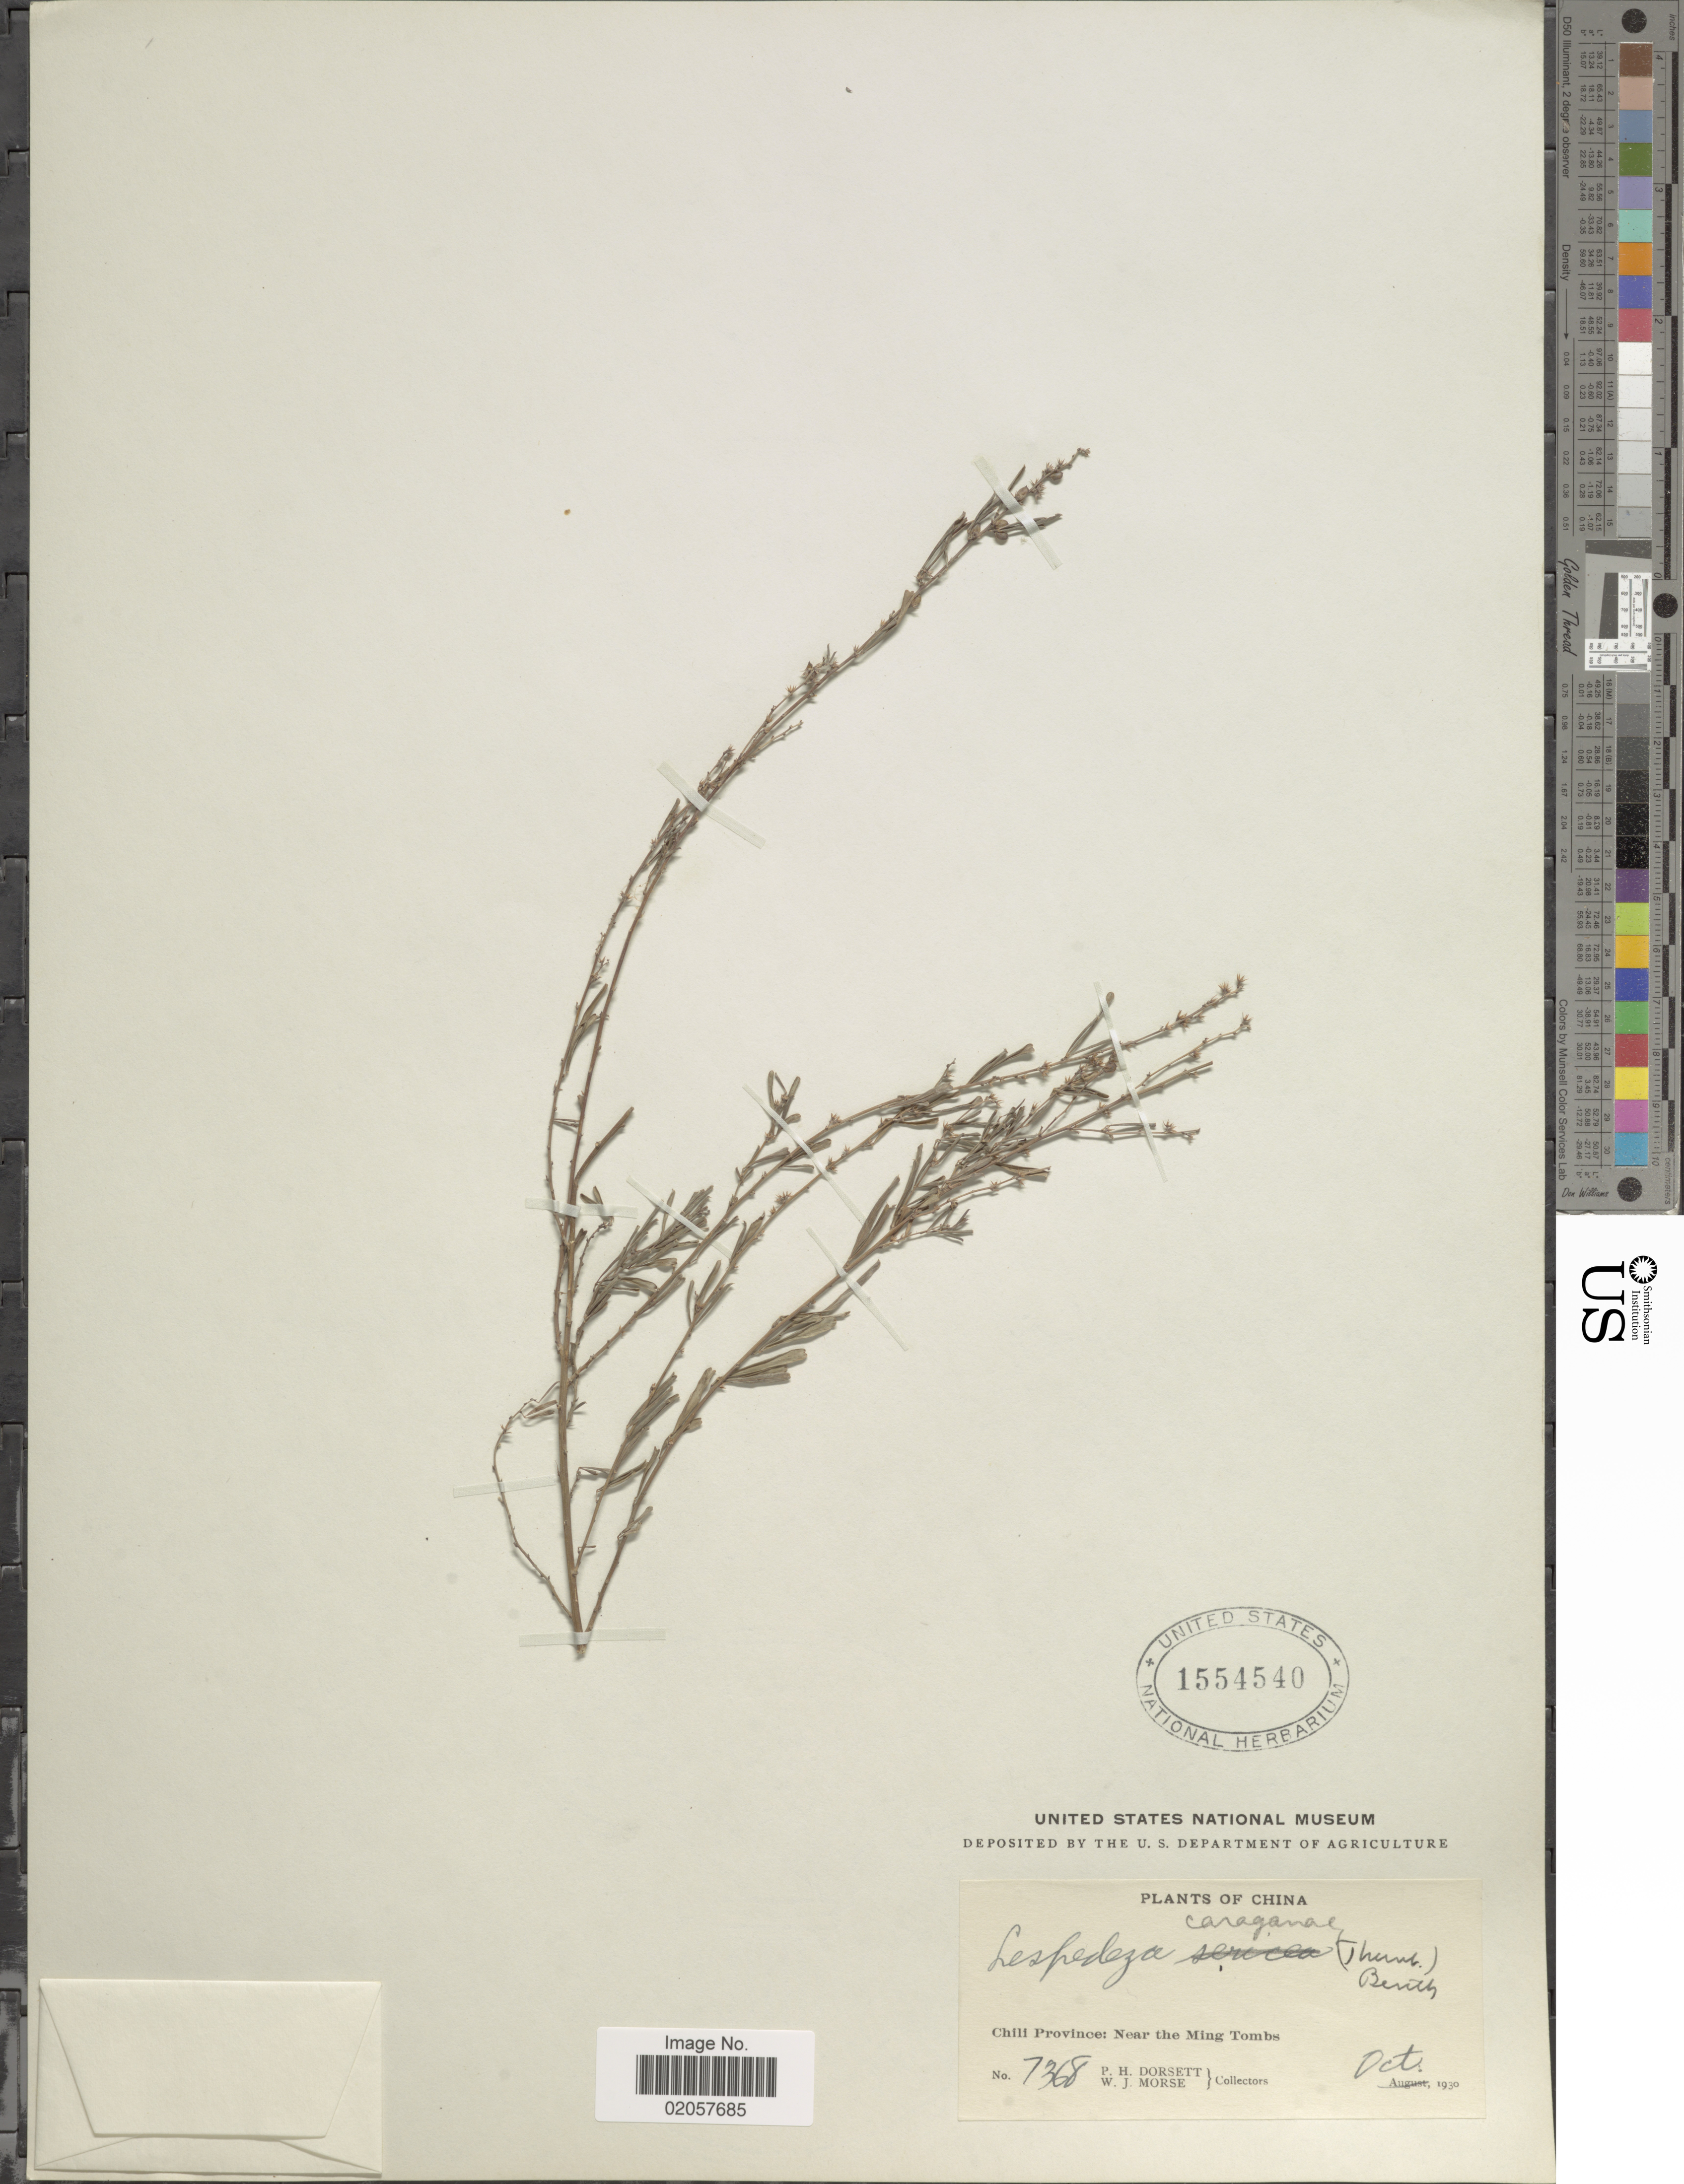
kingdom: Plantae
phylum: Tracheophyta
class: Magnoliopsida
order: Fabales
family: Fabaceae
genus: Lespedeza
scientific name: Lespedeza caraganae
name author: Bunge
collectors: P. H. Dorsett & W. J. Morse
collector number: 7368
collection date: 1930-10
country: China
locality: Chili Province: Near the Ming Tombs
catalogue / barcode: US 1554540